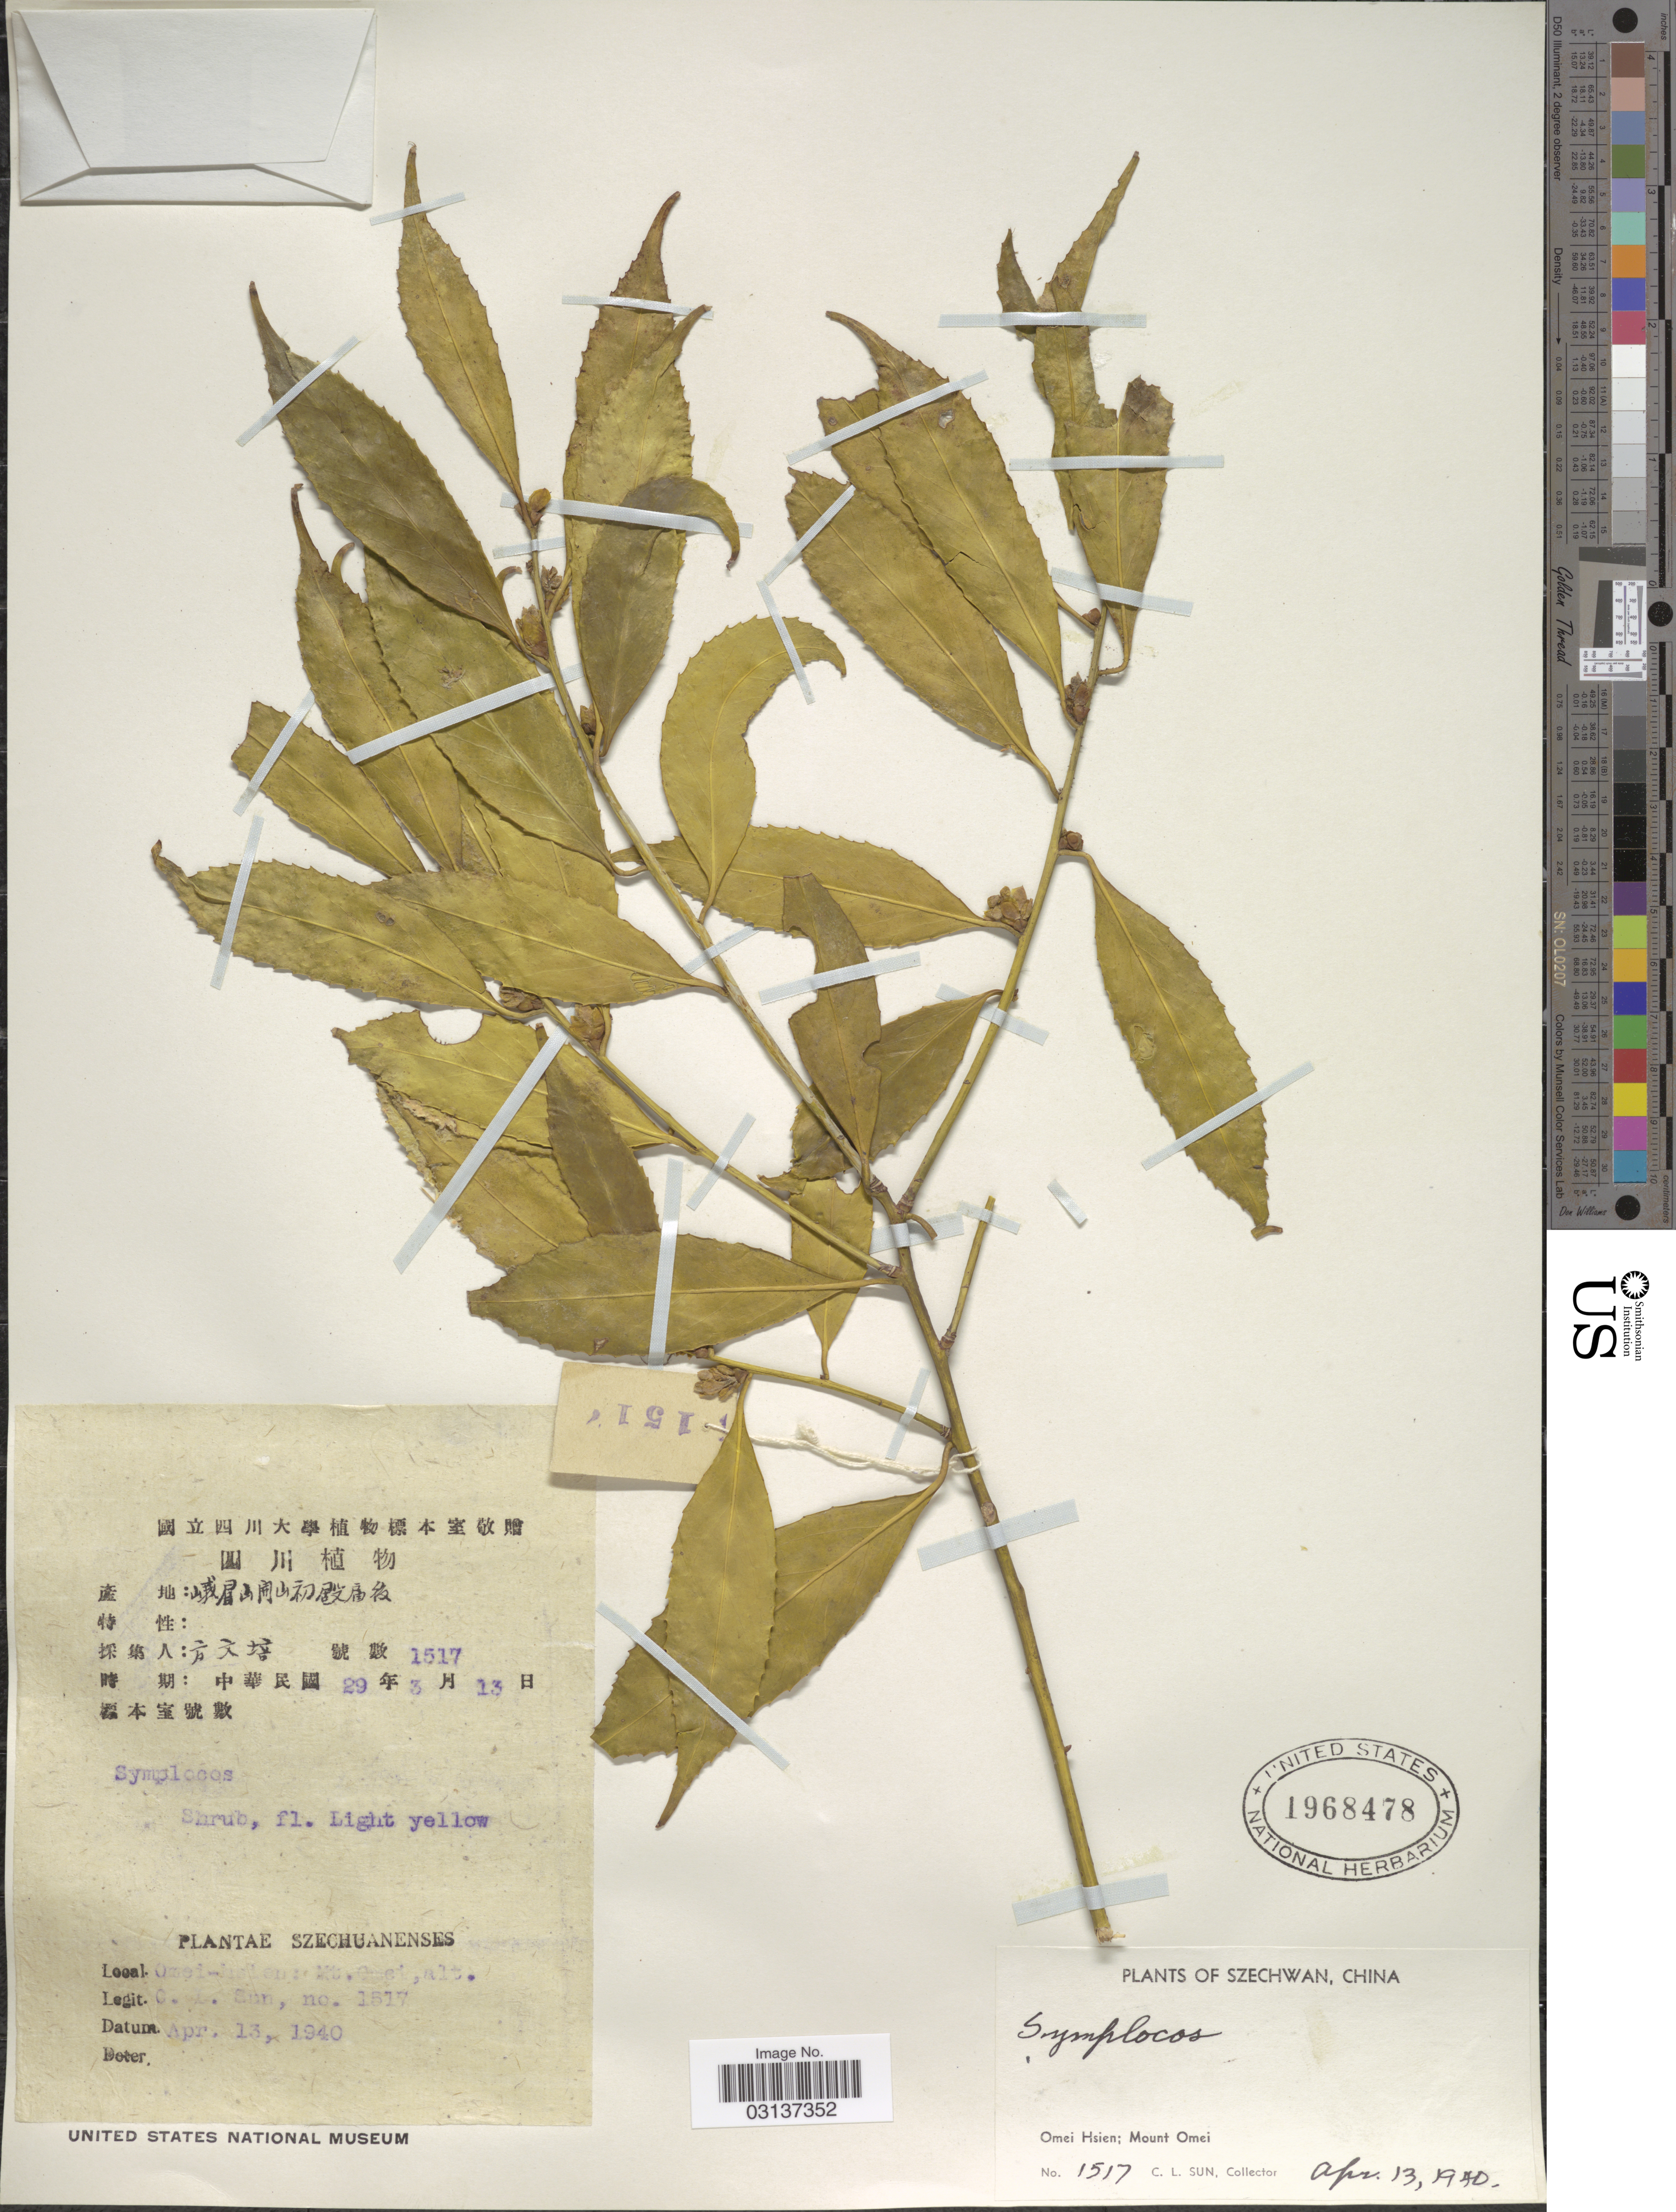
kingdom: Plantae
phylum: Tracheophyta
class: Magnoliopsida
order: Ericales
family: Symplocaceae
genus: Symplocos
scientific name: Symplocos sp.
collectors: C. Sun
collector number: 1517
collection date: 1940-04-13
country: China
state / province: Sichuan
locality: Szechwan. Omei Hsien; Mount Omei.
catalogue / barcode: US 1968478